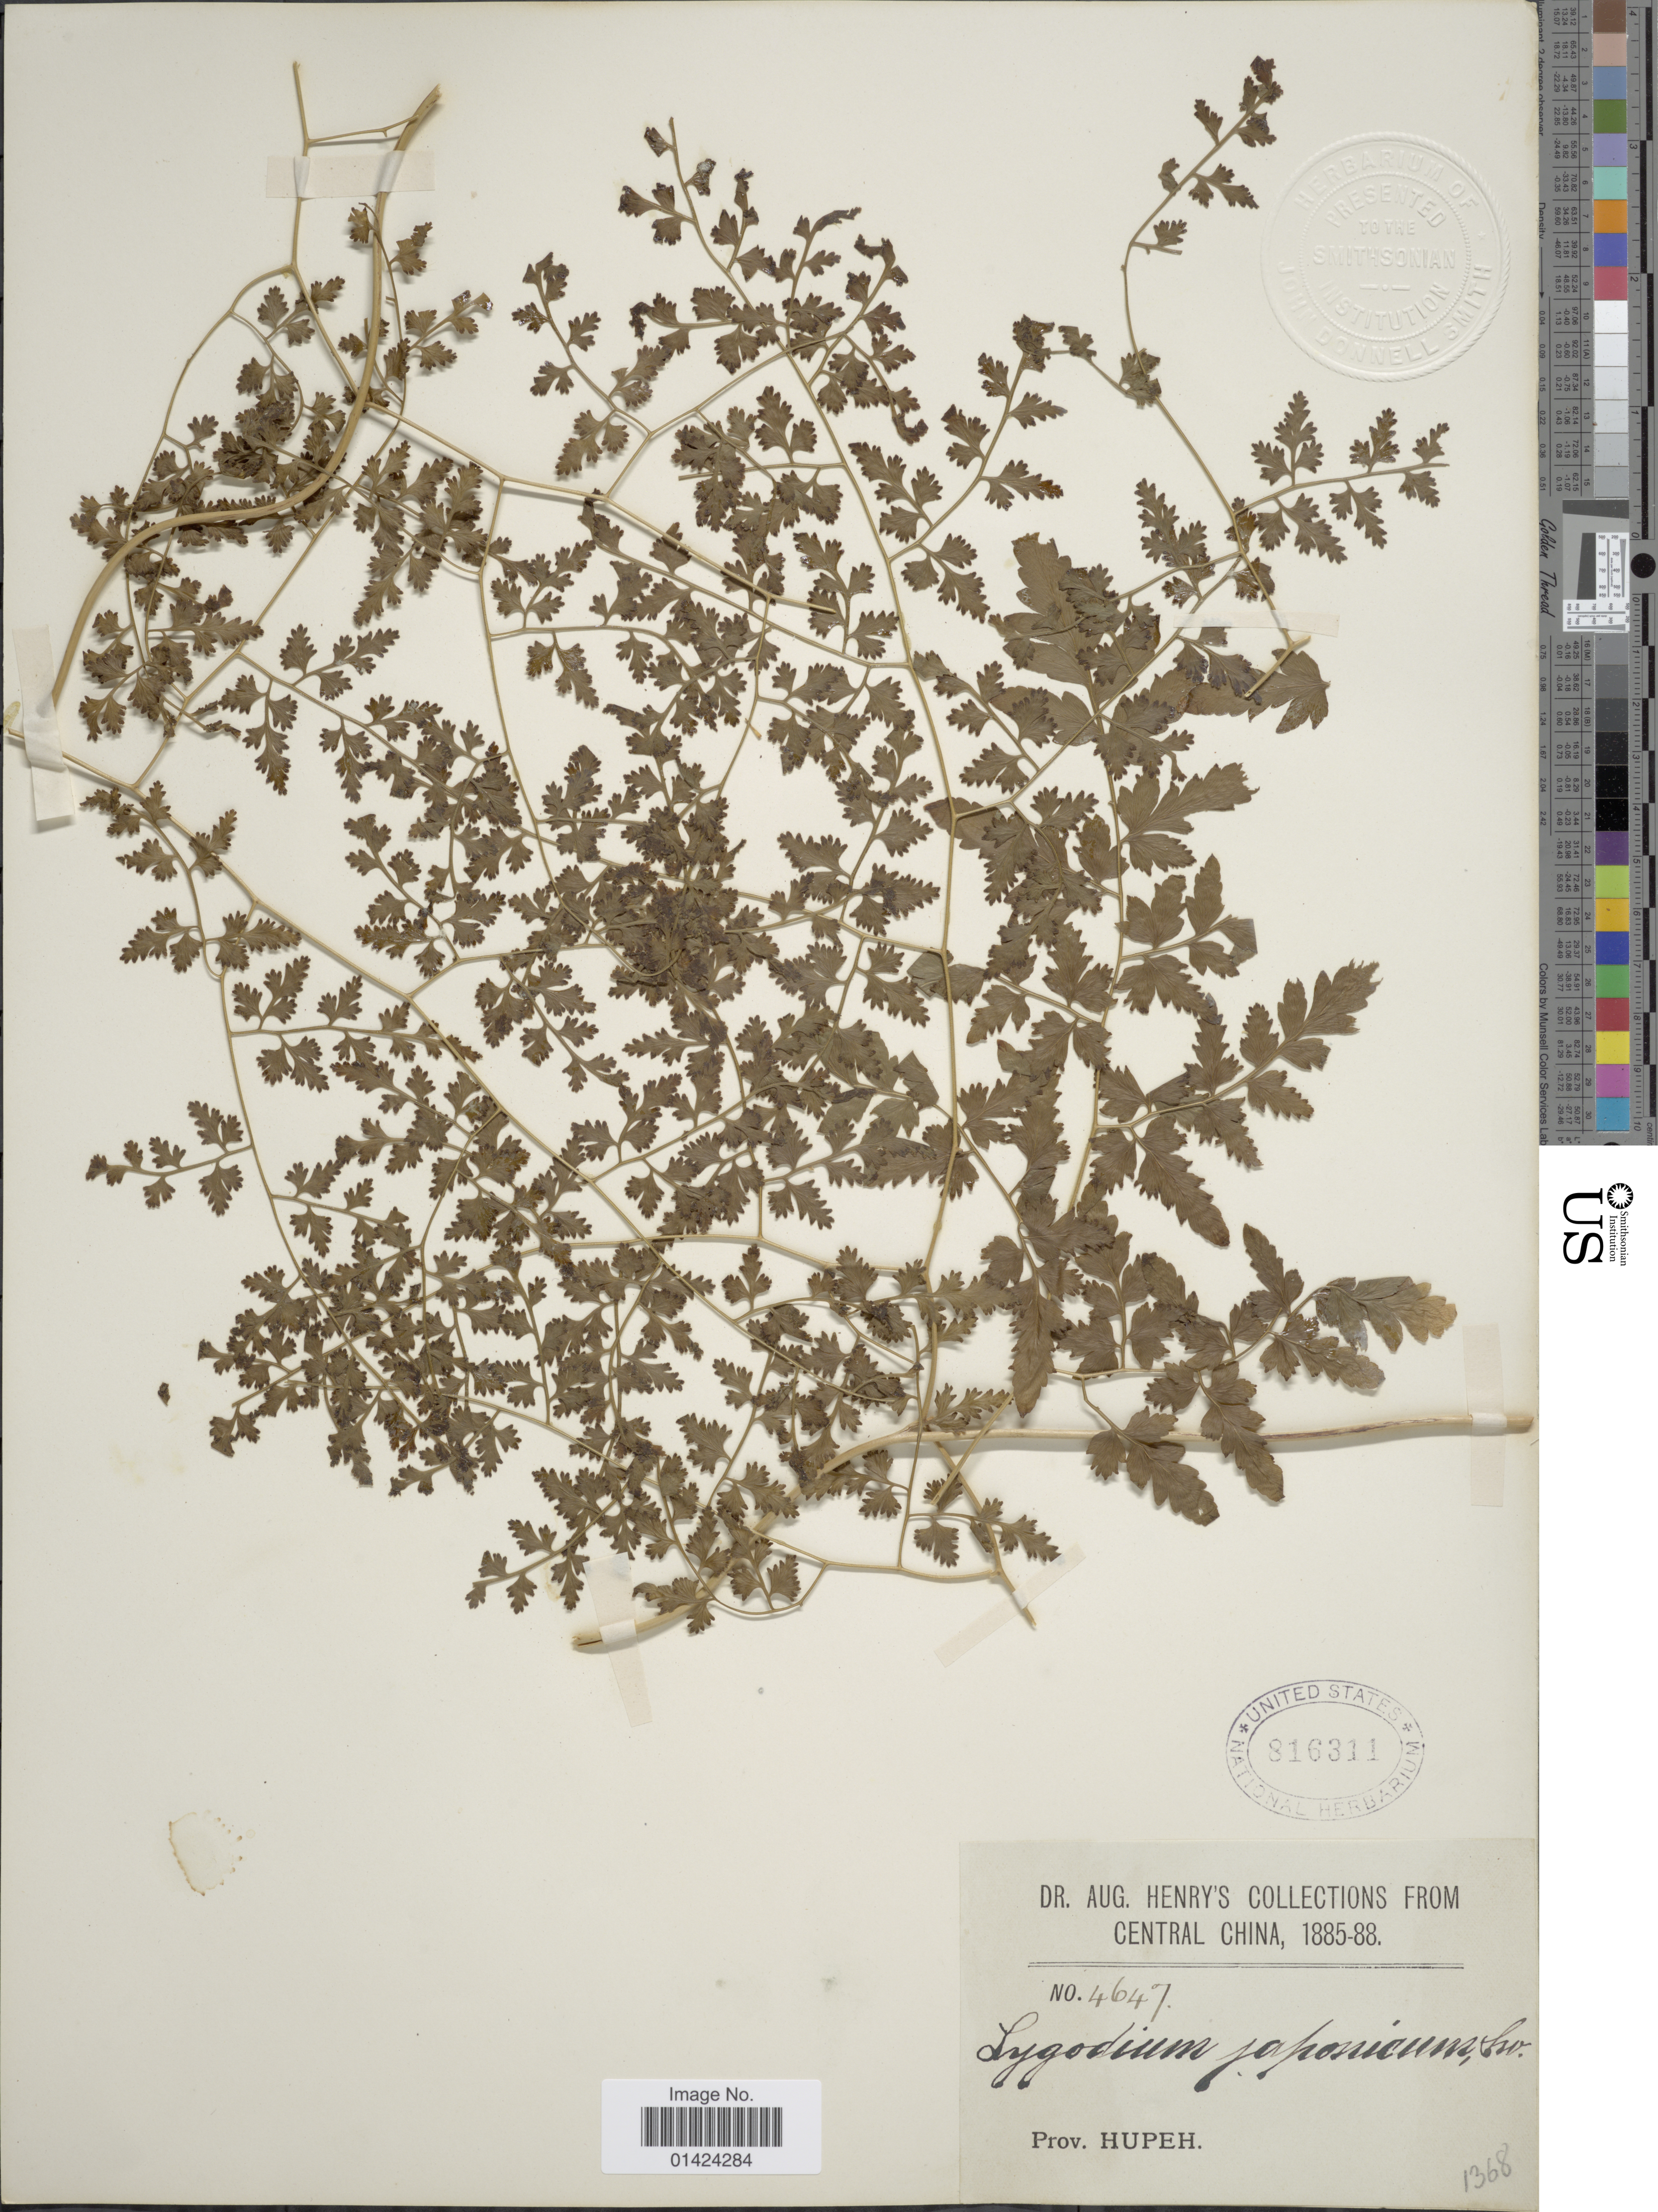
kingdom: Plantae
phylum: Tracheophyta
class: Polypodiopsida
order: Schizaeales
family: Lygodiaceae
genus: Lygodium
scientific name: Lygodium japonicum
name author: (Thunb.) Sw.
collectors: A. Henry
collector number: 4647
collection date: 1885/1888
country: China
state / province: Hubei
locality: Prov. Hupeh. Central China.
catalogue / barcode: US 816311